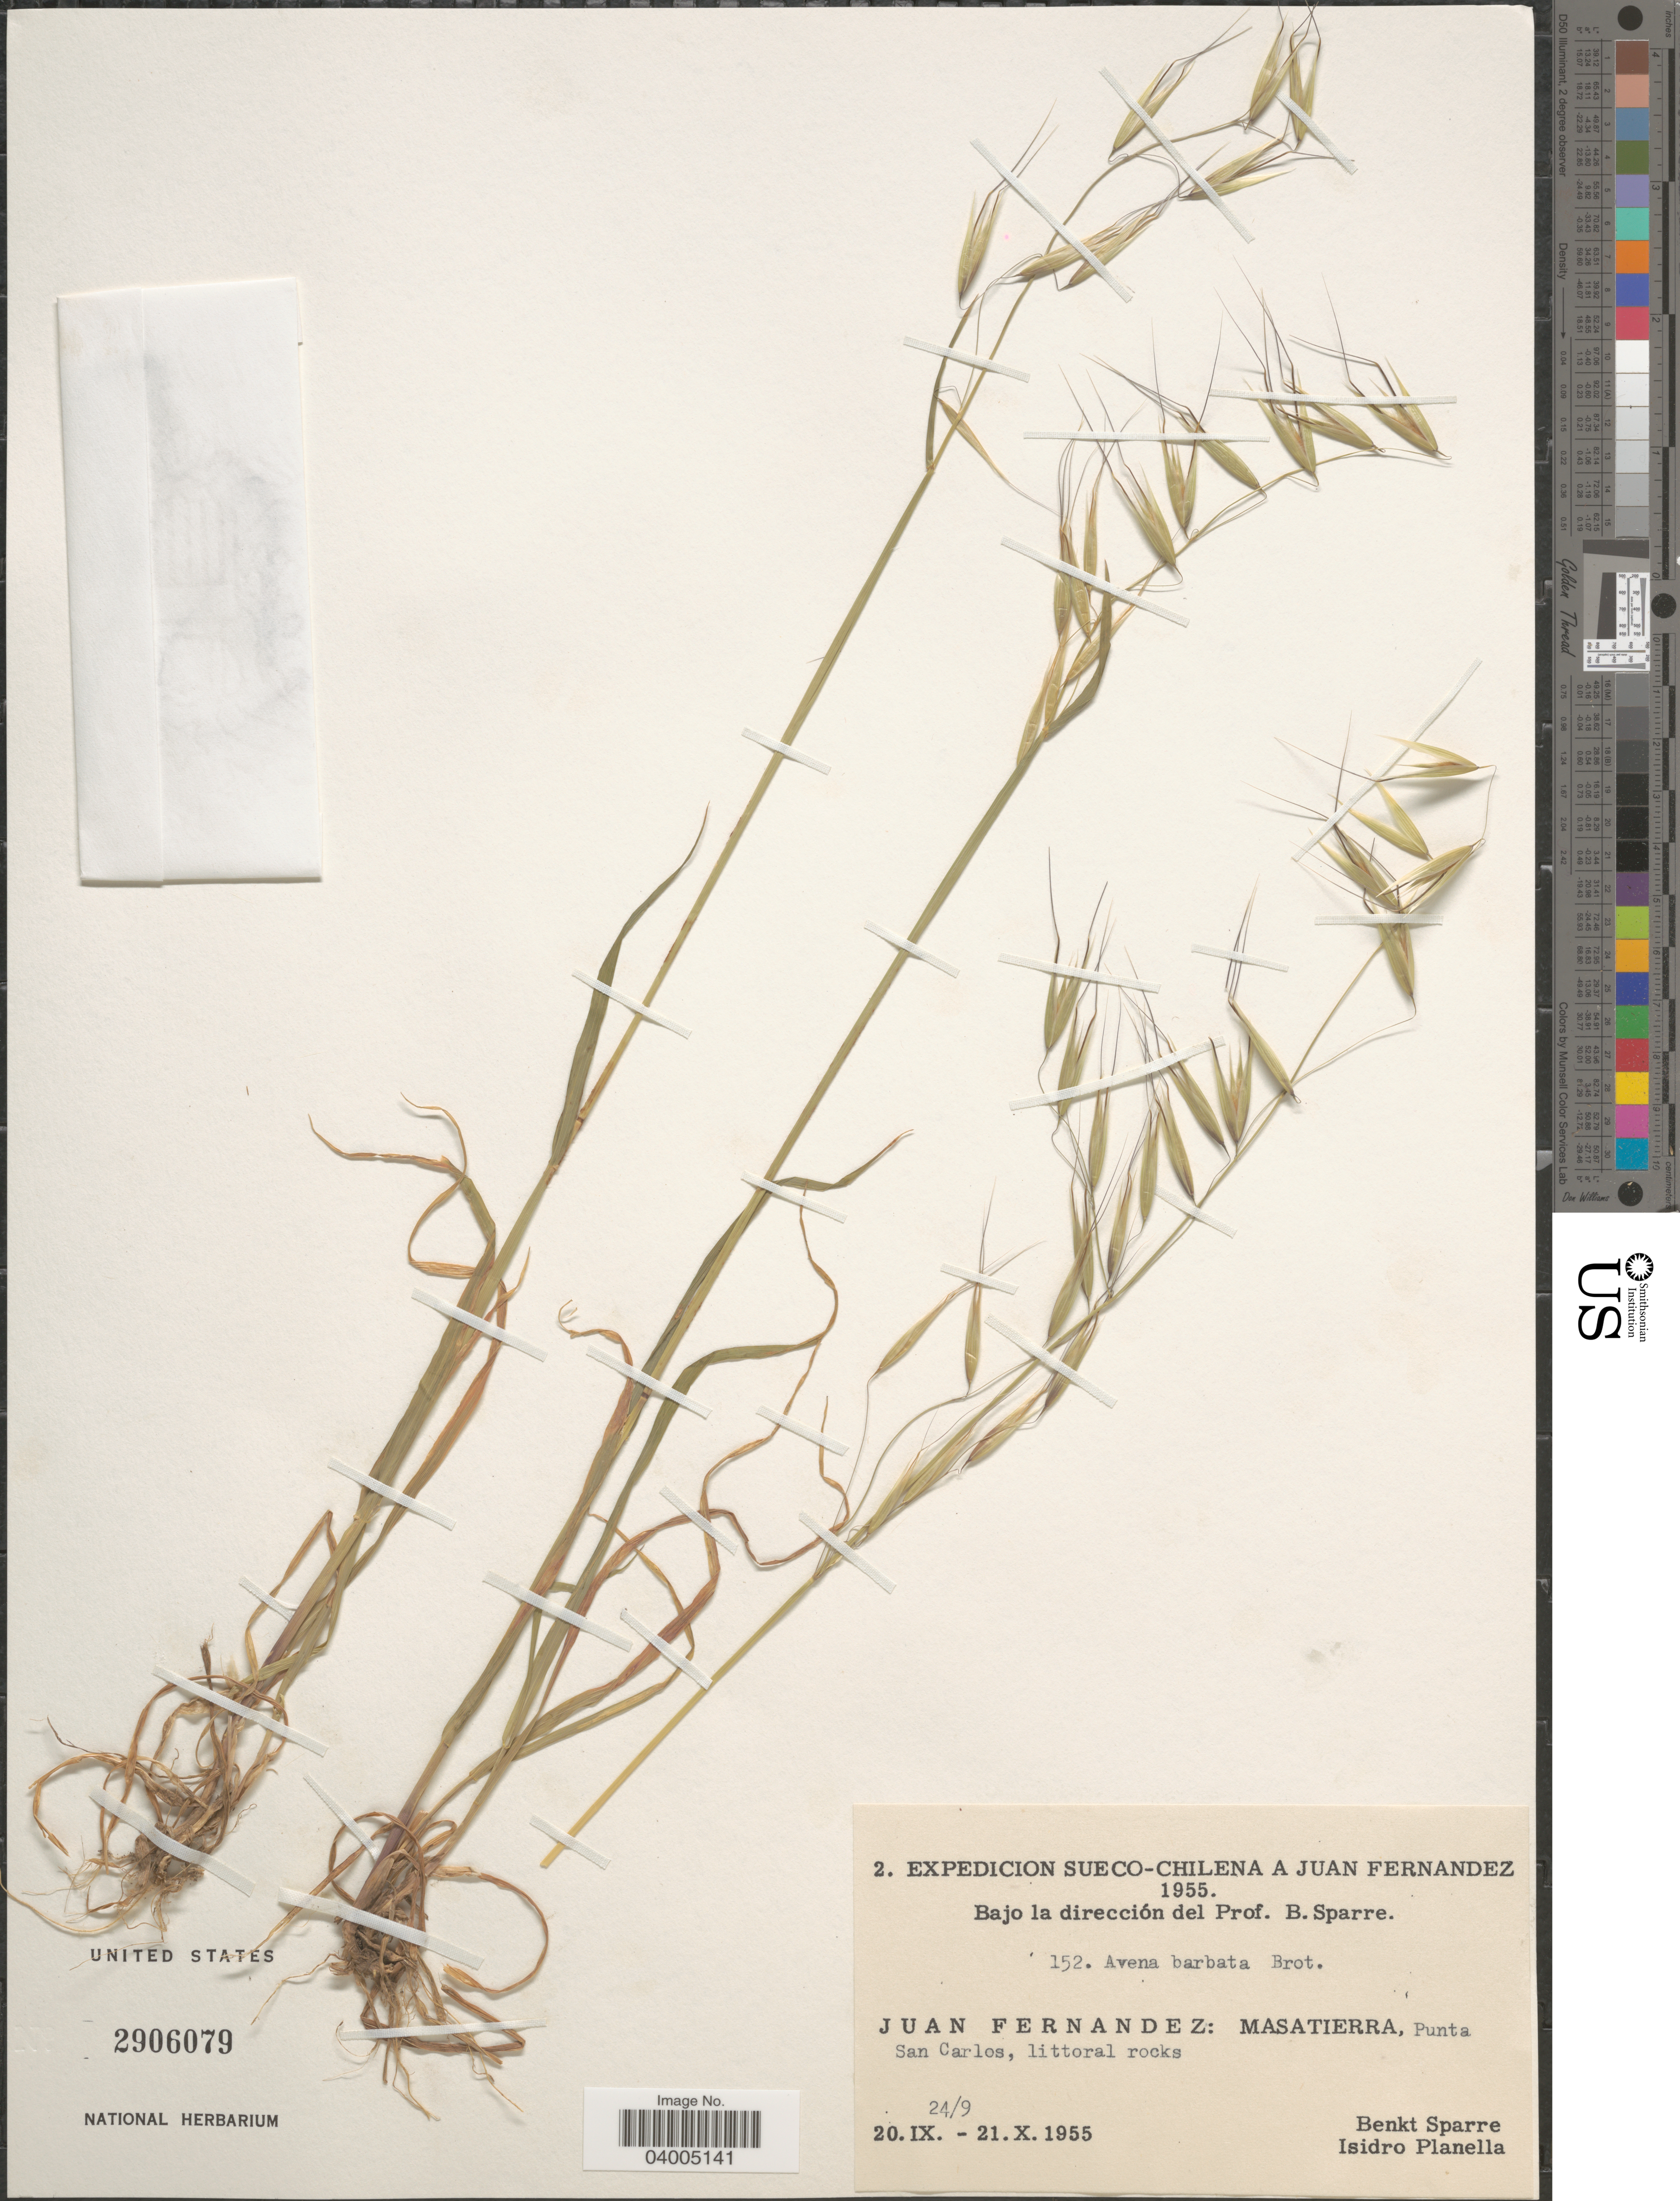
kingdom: Plantae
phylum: Tracheophyta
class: Liliopsida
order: Poales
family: Poaceae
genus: Avena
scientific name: Avena barbata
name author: Pott ex Link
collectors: B. Sparre & I. Planella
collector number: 152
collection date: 1955-09-24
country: Chile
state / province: Valparaíso (V)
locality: Juan Fernandez: Masatierra, Punta San Carlos, littoral rocks.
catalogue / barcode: US 2906079